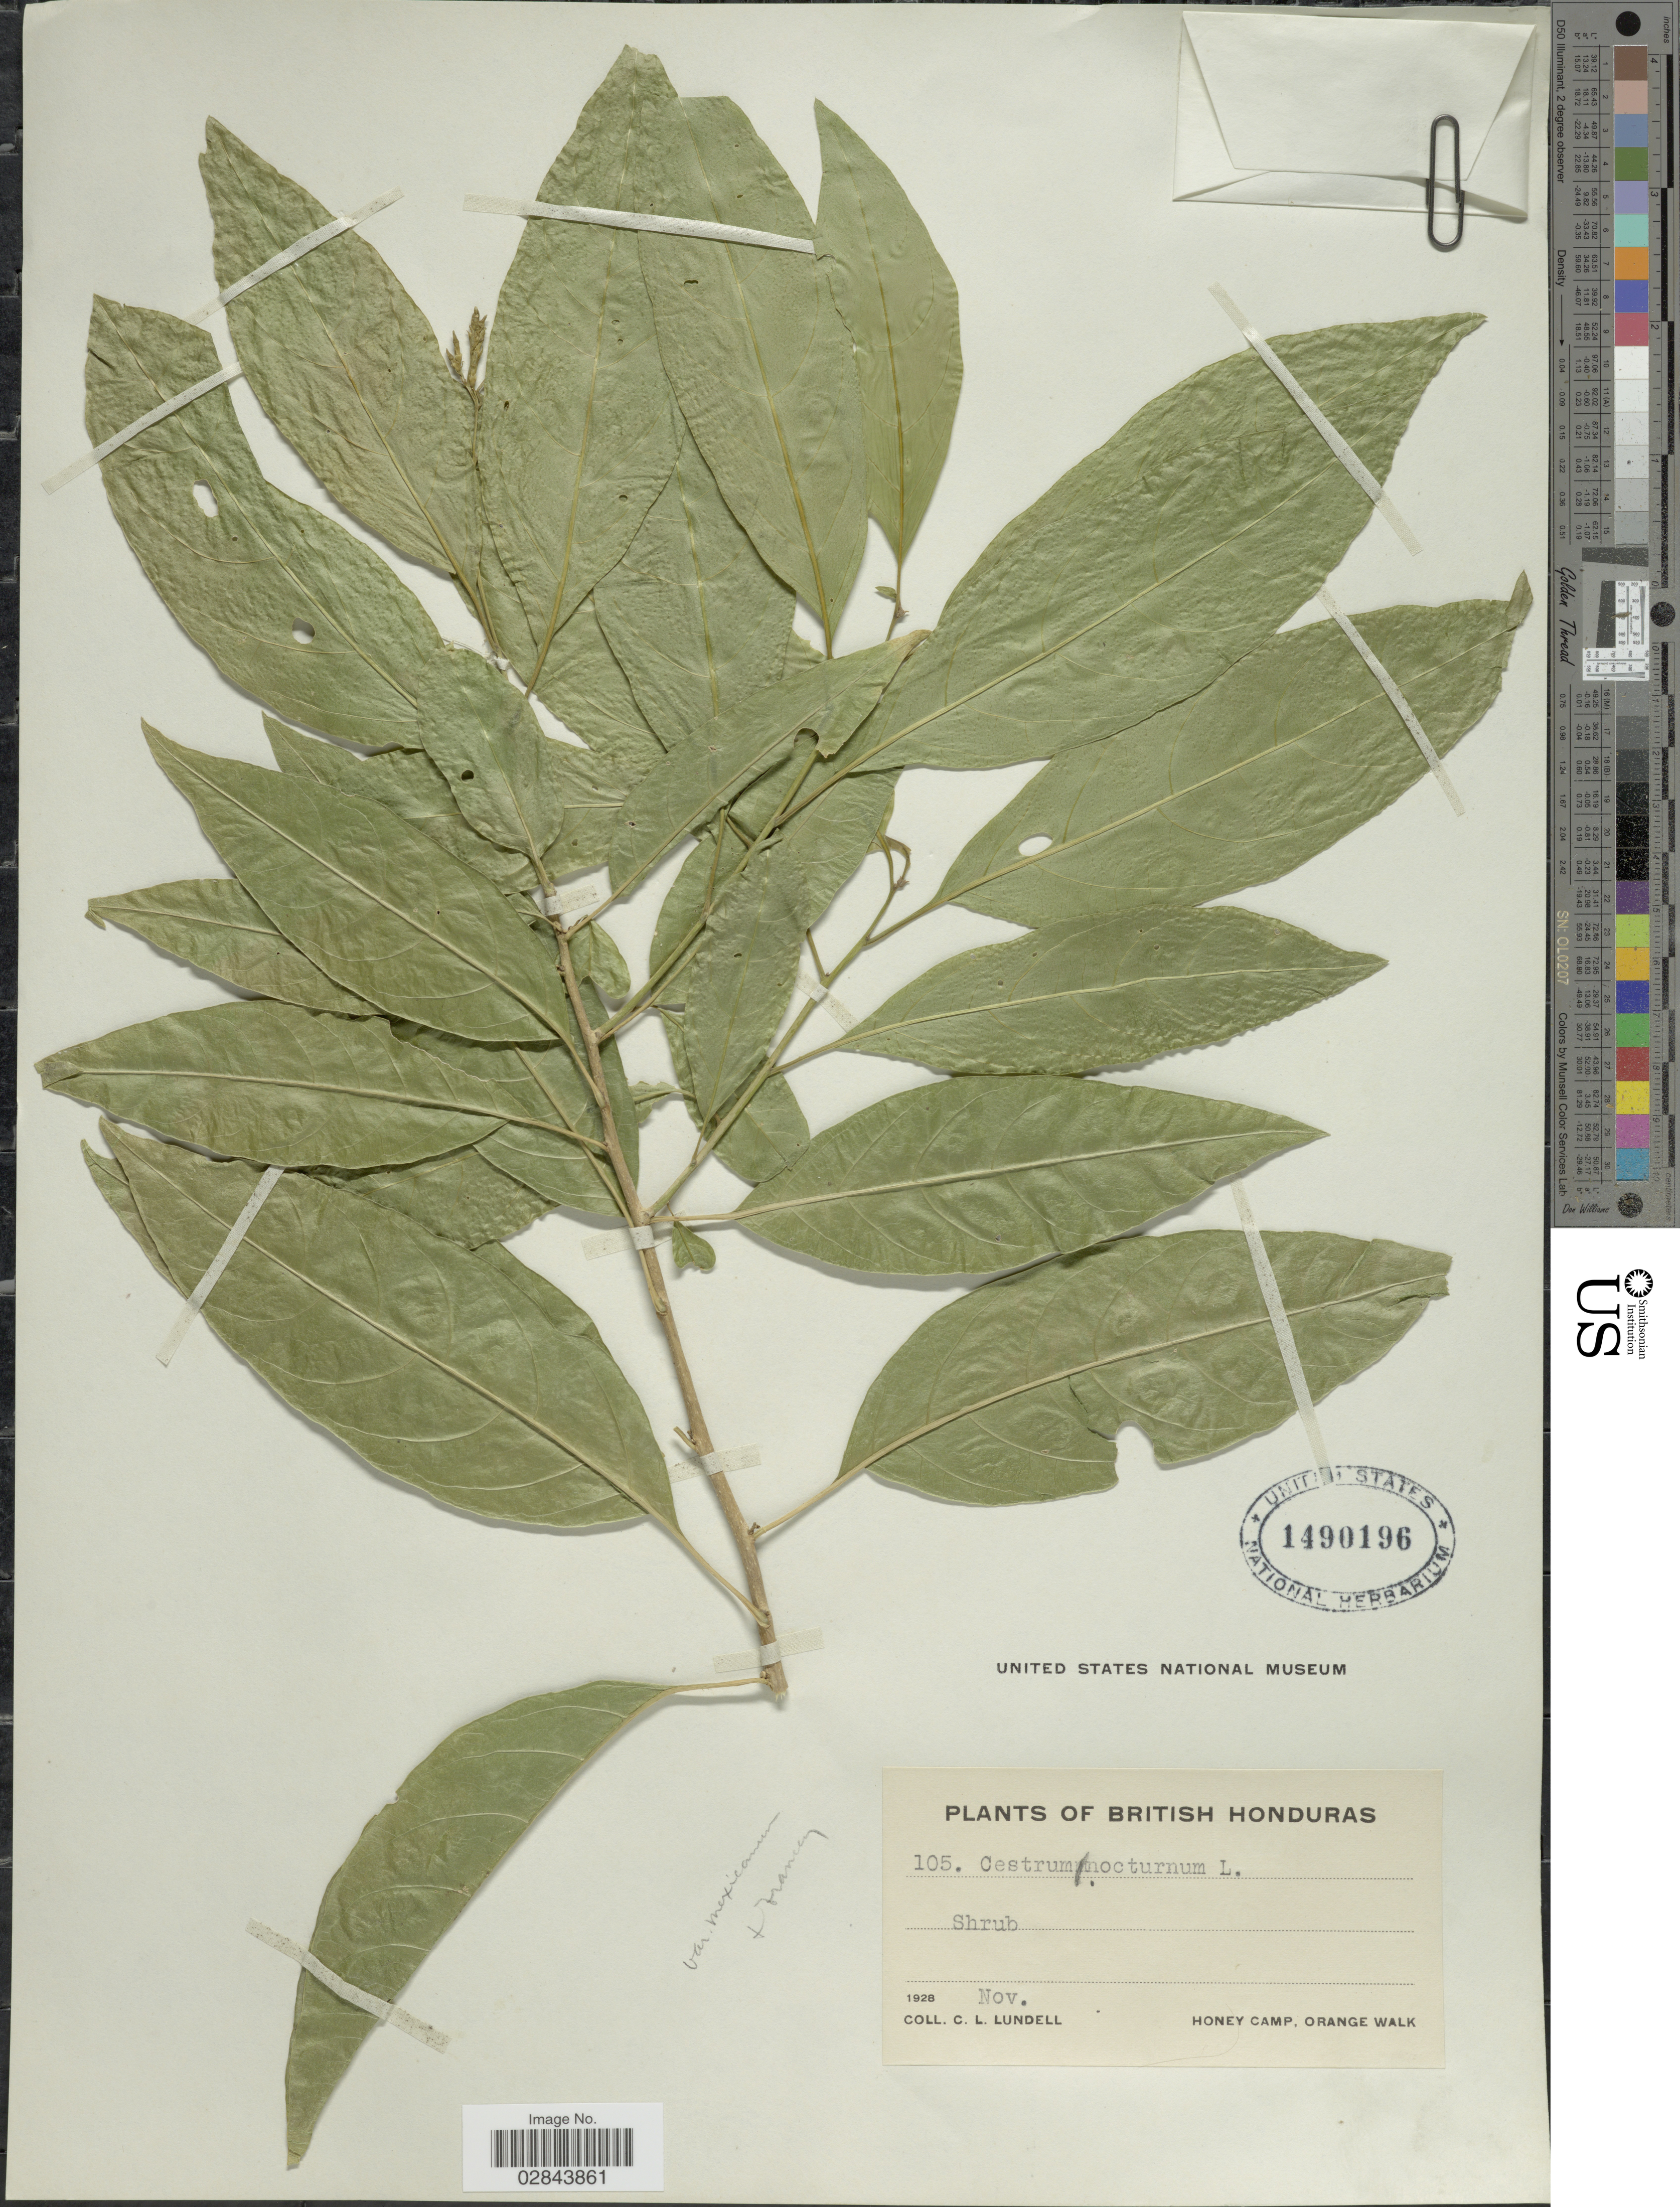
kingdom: Plantae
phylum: Tracheophyta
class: Magnoliopsida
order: Solanales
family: Solanaceae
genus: Cestrum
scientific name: Cestrum nocturnum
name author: L.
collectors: C. L. Lundell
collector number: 105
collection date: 1928-11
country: Belize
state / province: Orange Walk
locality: British Honduras. Honey Camp.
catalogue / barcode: US 1490196